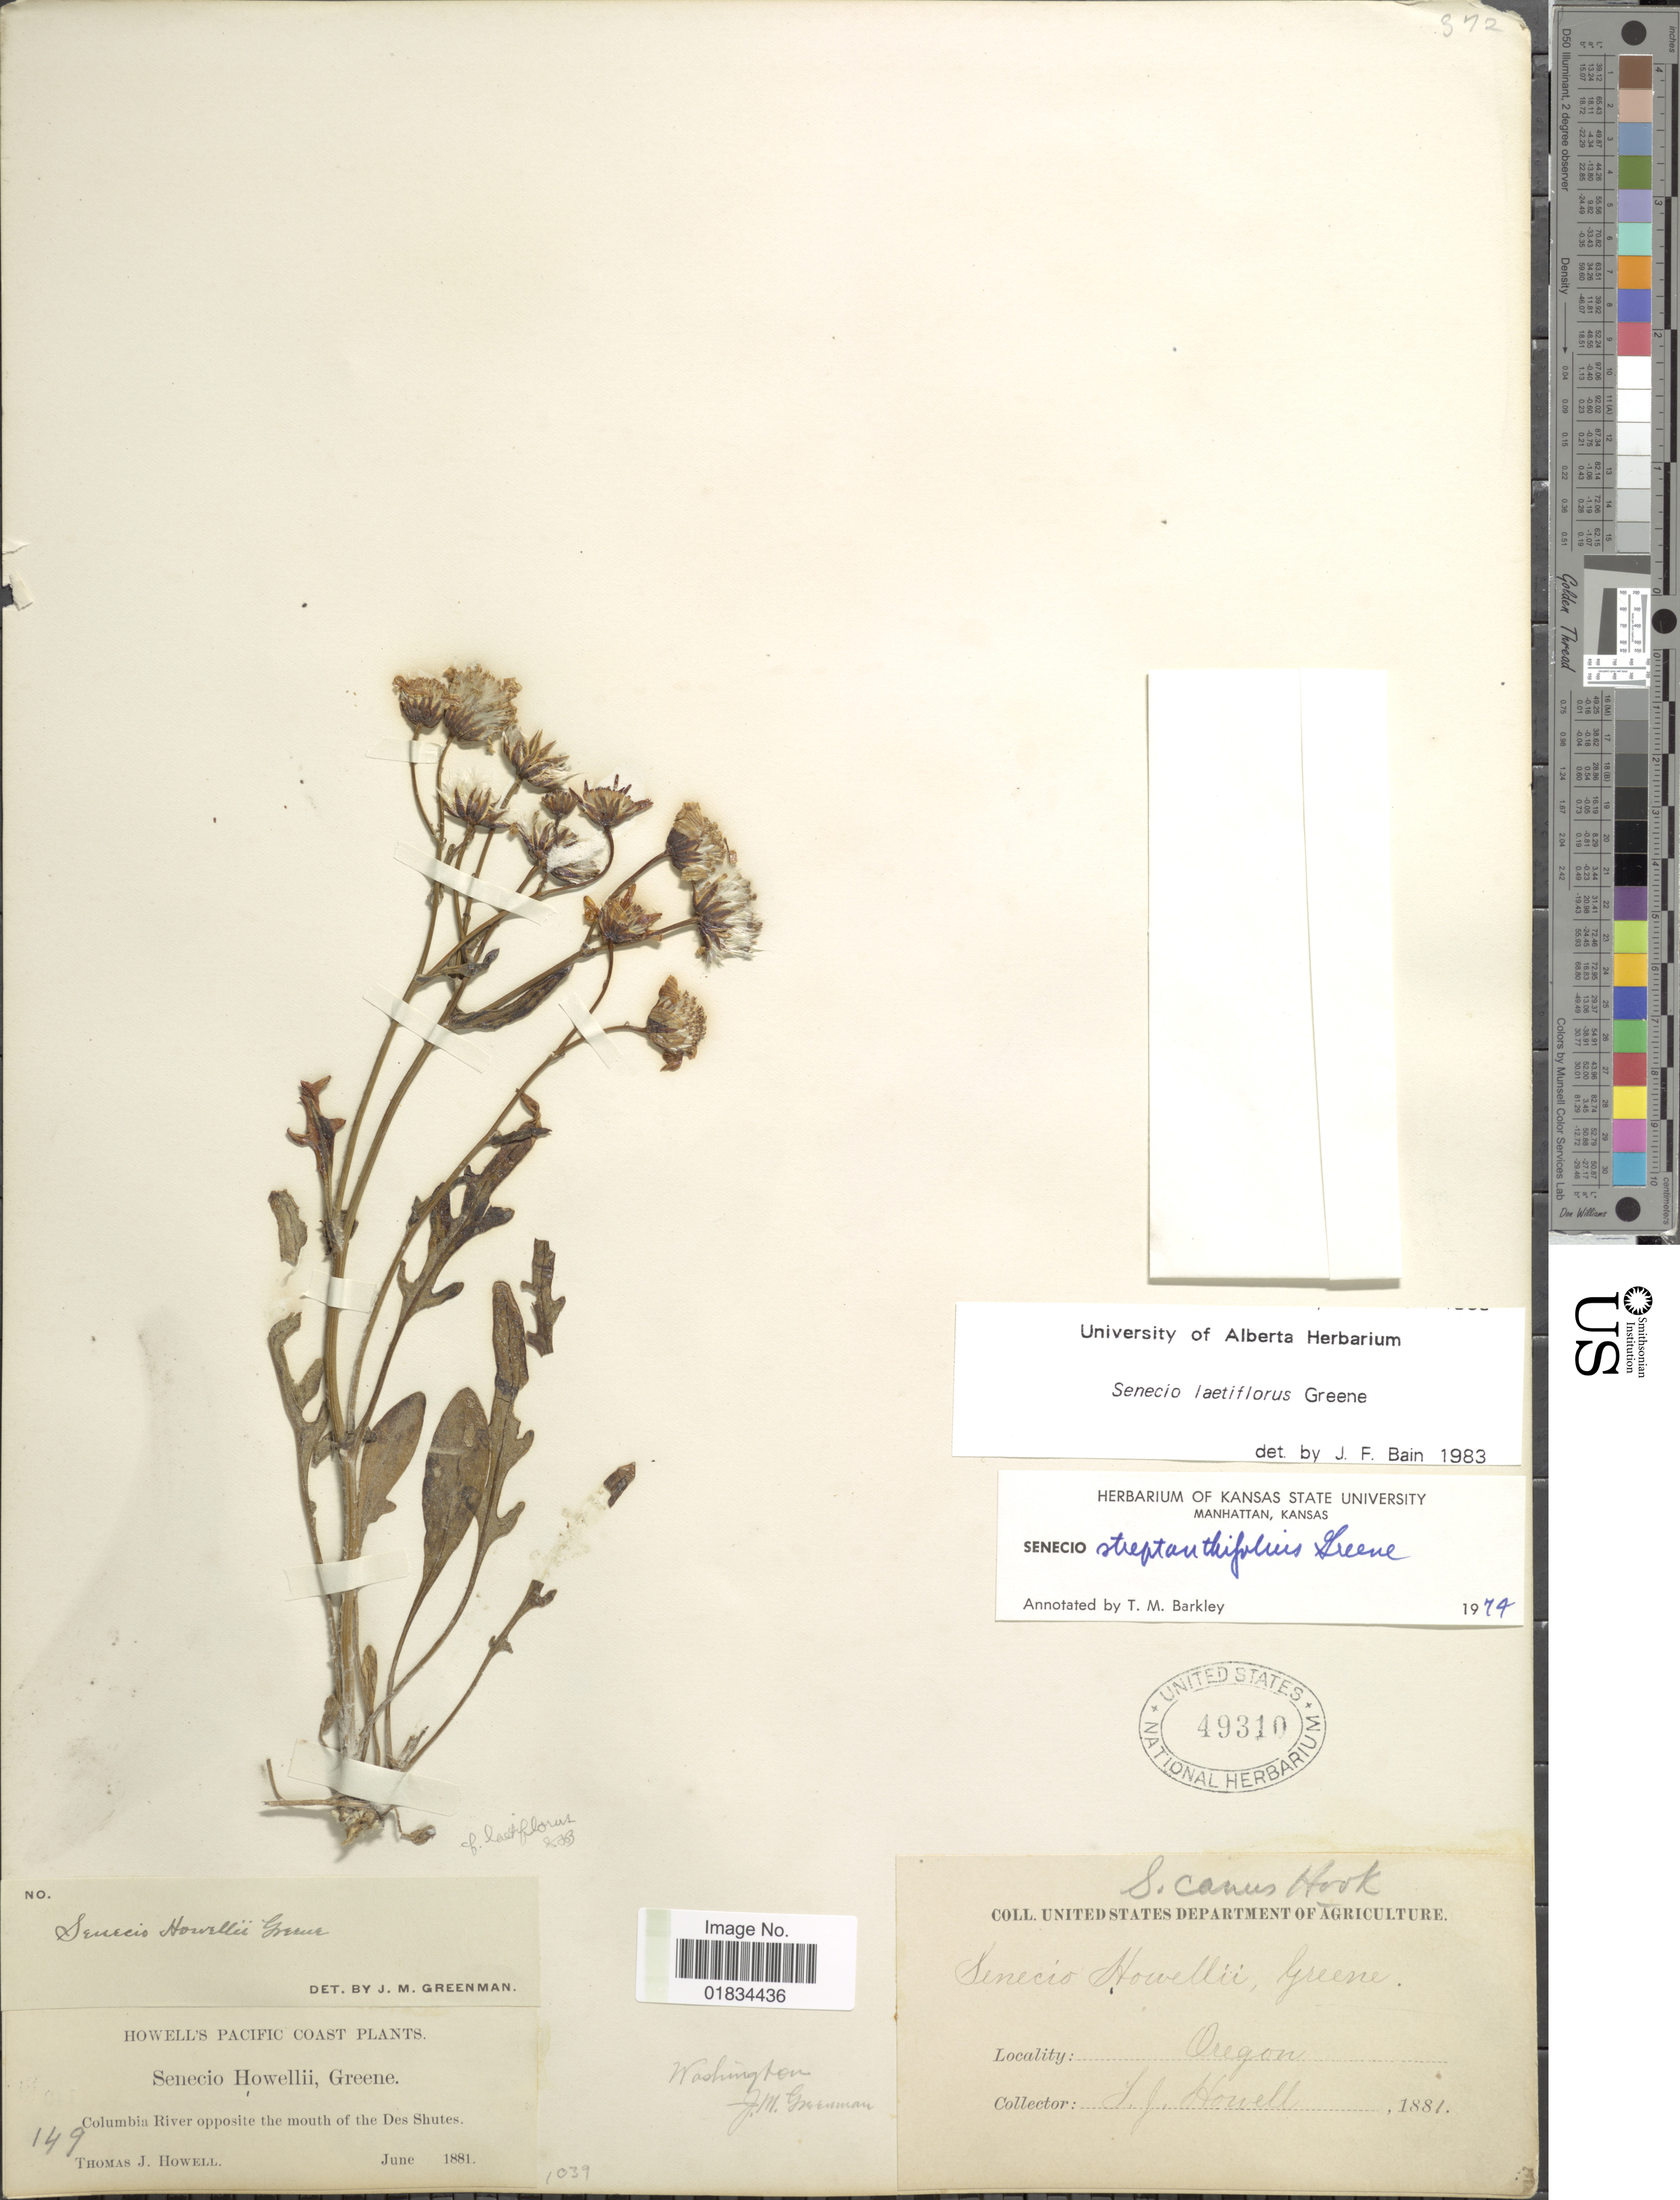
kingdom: Plantae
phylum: Tracheophyta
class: Magnoliopsida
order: Asterales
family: Asteraceae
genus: Senecio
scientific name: Senecio laetiflorus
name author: Greene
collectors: T. J. Howell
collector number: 149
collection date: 1881-06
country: United States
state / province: Oregon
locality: Columbia River opposite the mouth of Des Shutes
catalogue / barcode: US 49310